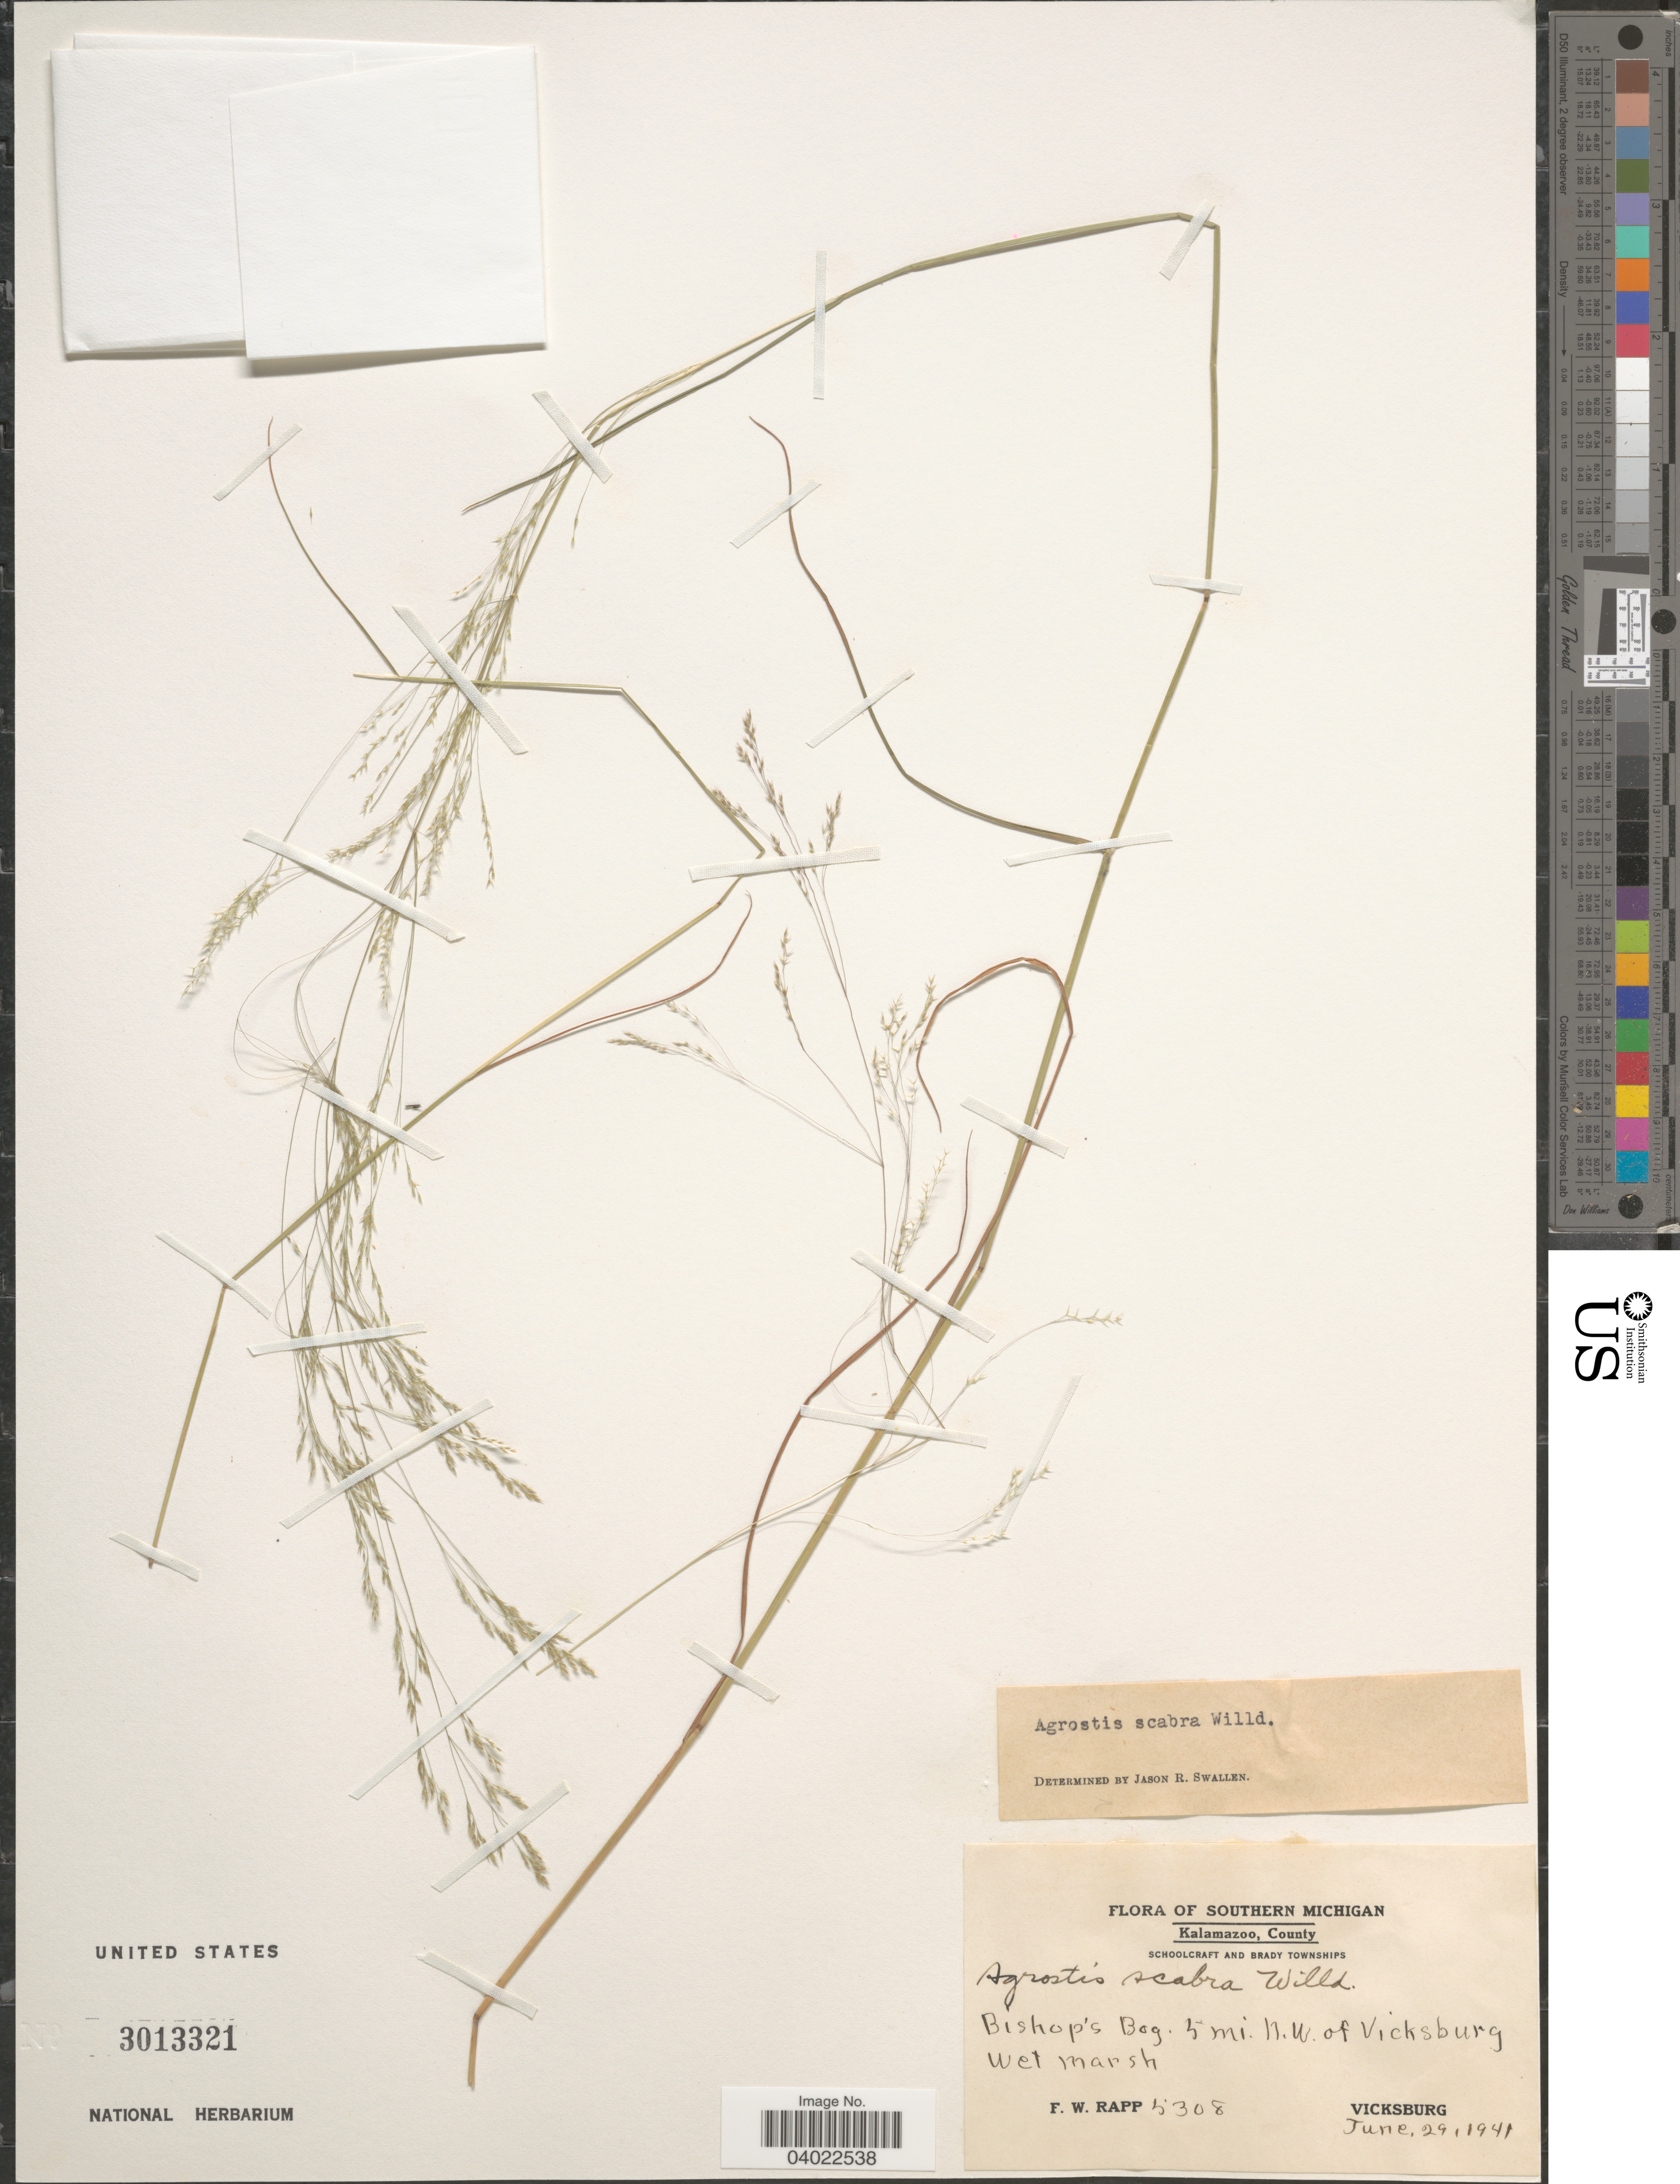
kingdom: Plantae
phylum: Tracheophyta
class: Liliopsida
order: Poales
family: Poaceae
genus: Agrostis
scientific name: Agrostis scabra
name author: Willd.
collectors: F. Rapp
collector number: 5308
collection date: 1941-06-29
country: United States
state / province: Michigan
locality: Southern Michigan. Kalamazoo, County. Schoolcraft and Brady Townships. Bishop's Bog. 5 mi. N.W. of Vicksburg. Vicksburg.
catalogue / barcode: US 3013321